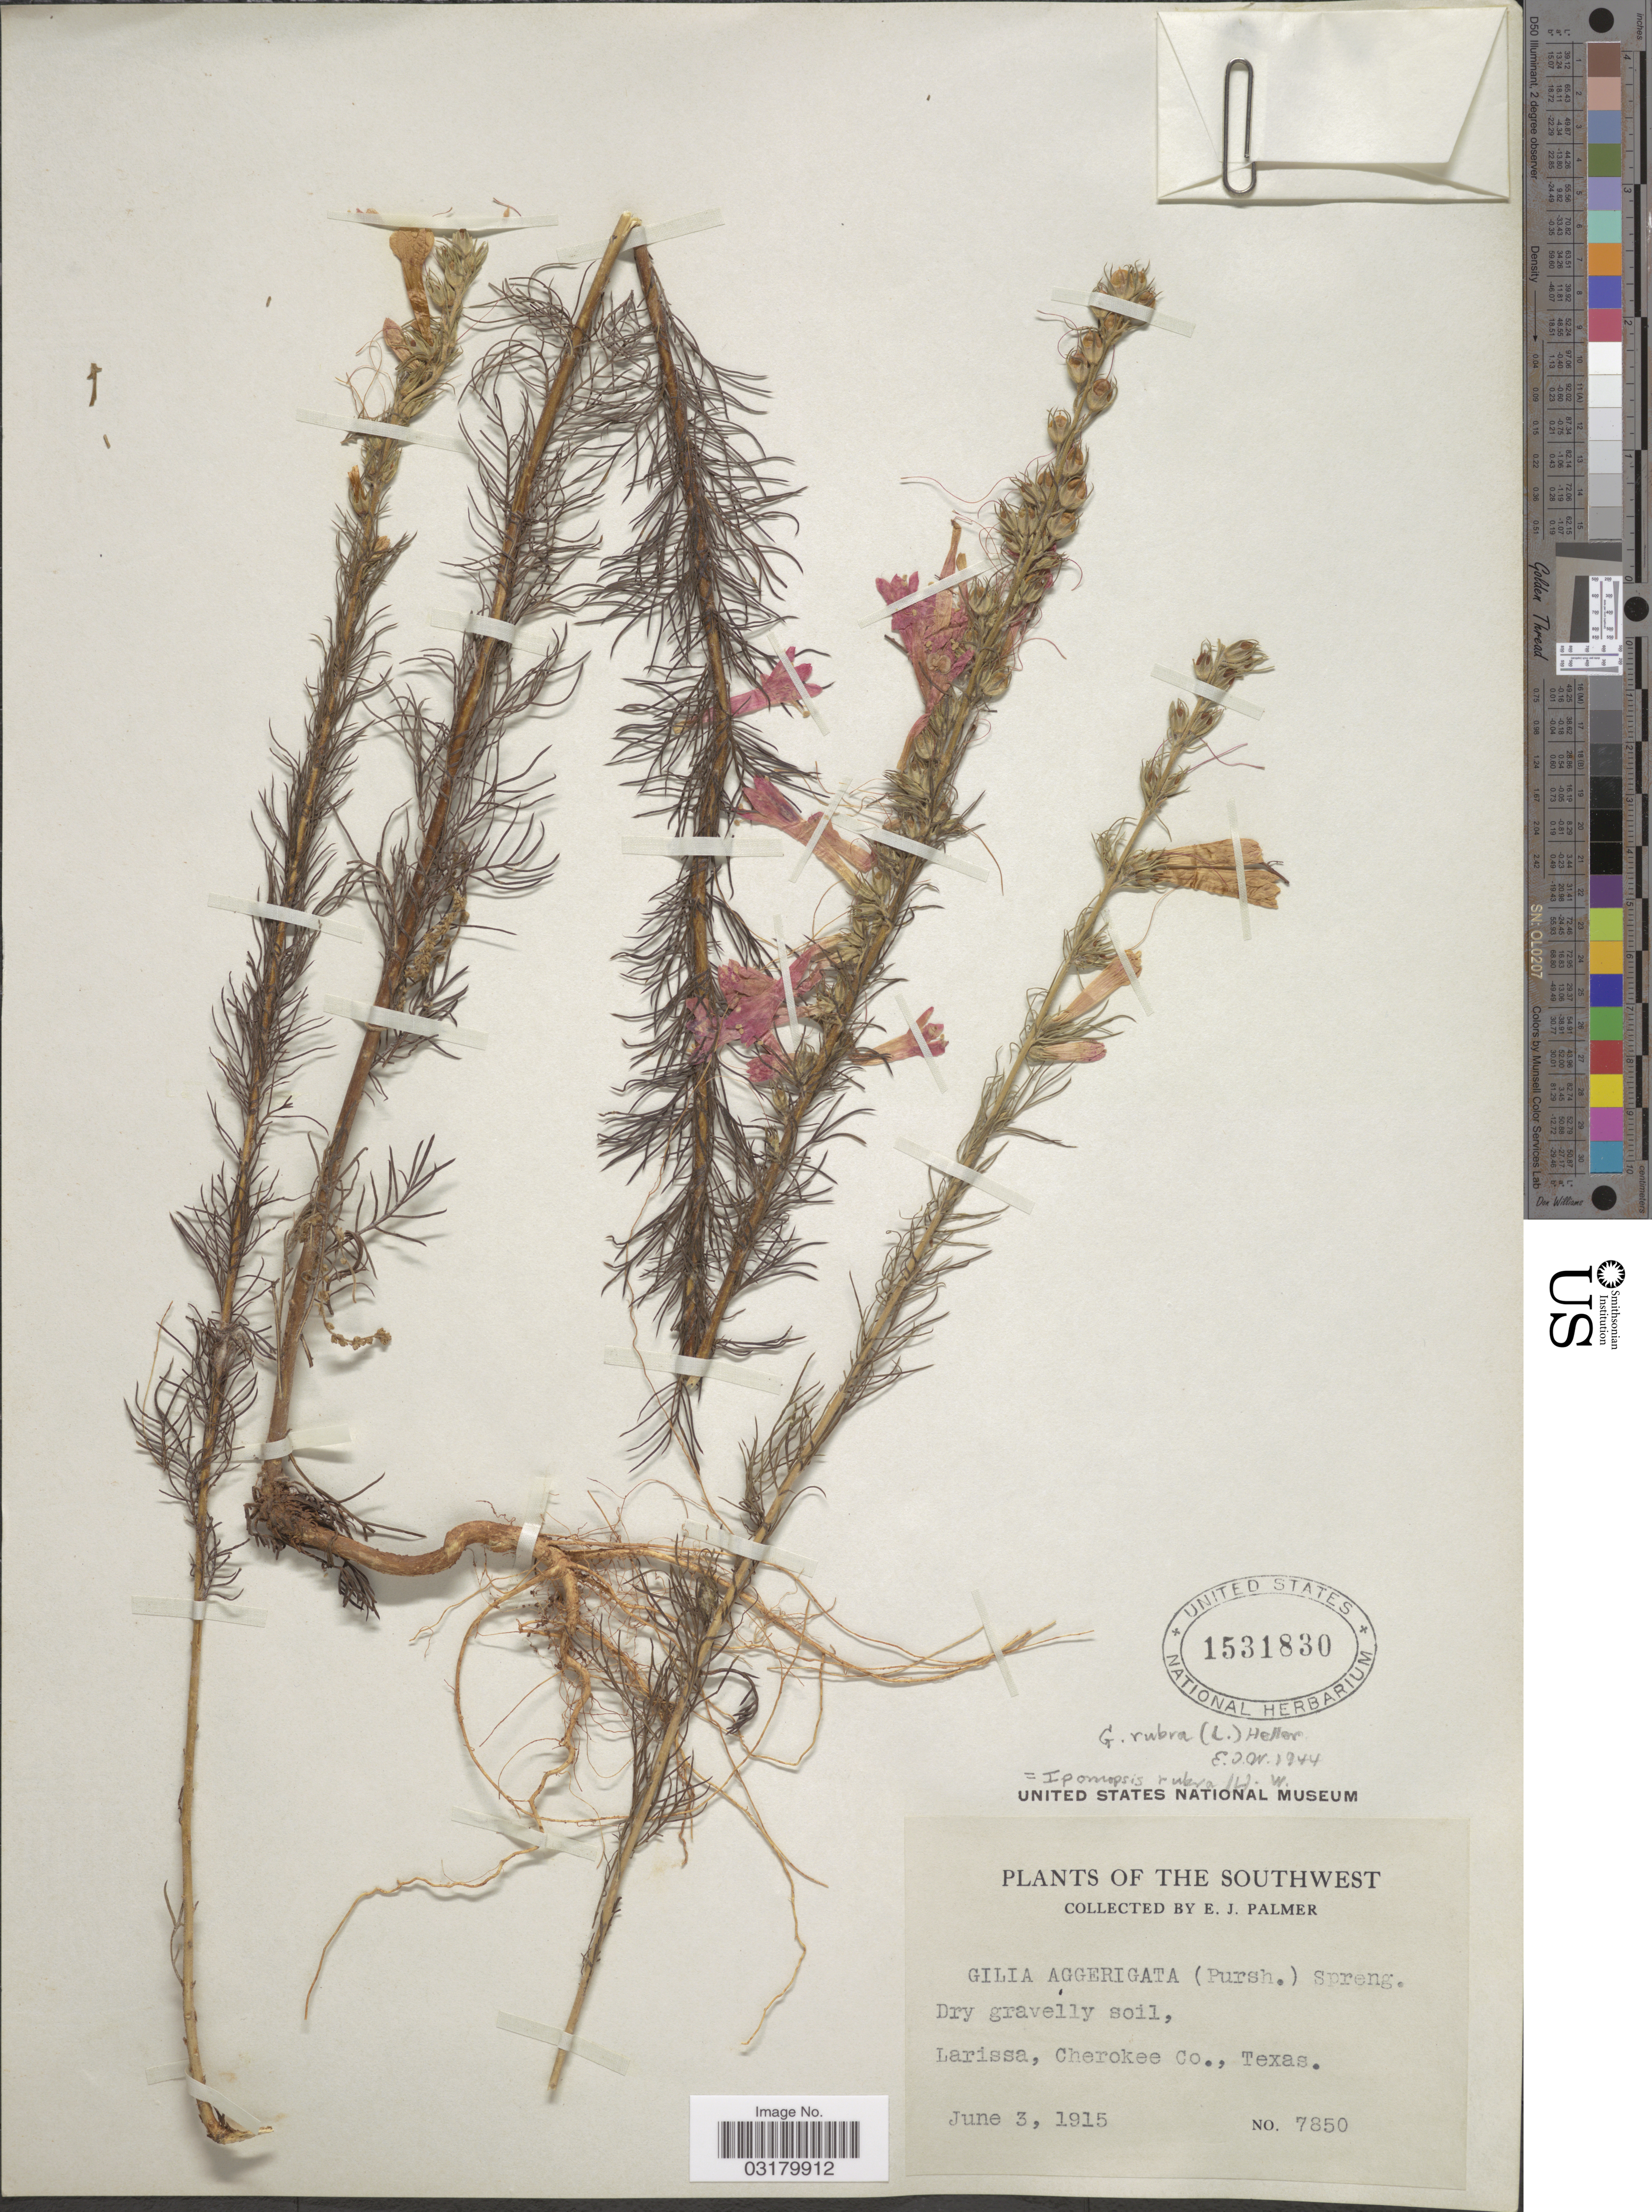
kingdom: Plantae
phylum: Tracheophyta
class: Magnoliopsida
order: Ericales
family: Polemoniaceae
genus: Ipomopsis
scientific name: Ipomopsis rubra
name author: (L.) Wherry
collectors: E. J. Palmer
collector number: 7850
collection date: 1915-06-03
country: United States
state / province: Texas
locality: Southwest. Larissa, Cherokee Co.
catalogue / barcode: US 1531830